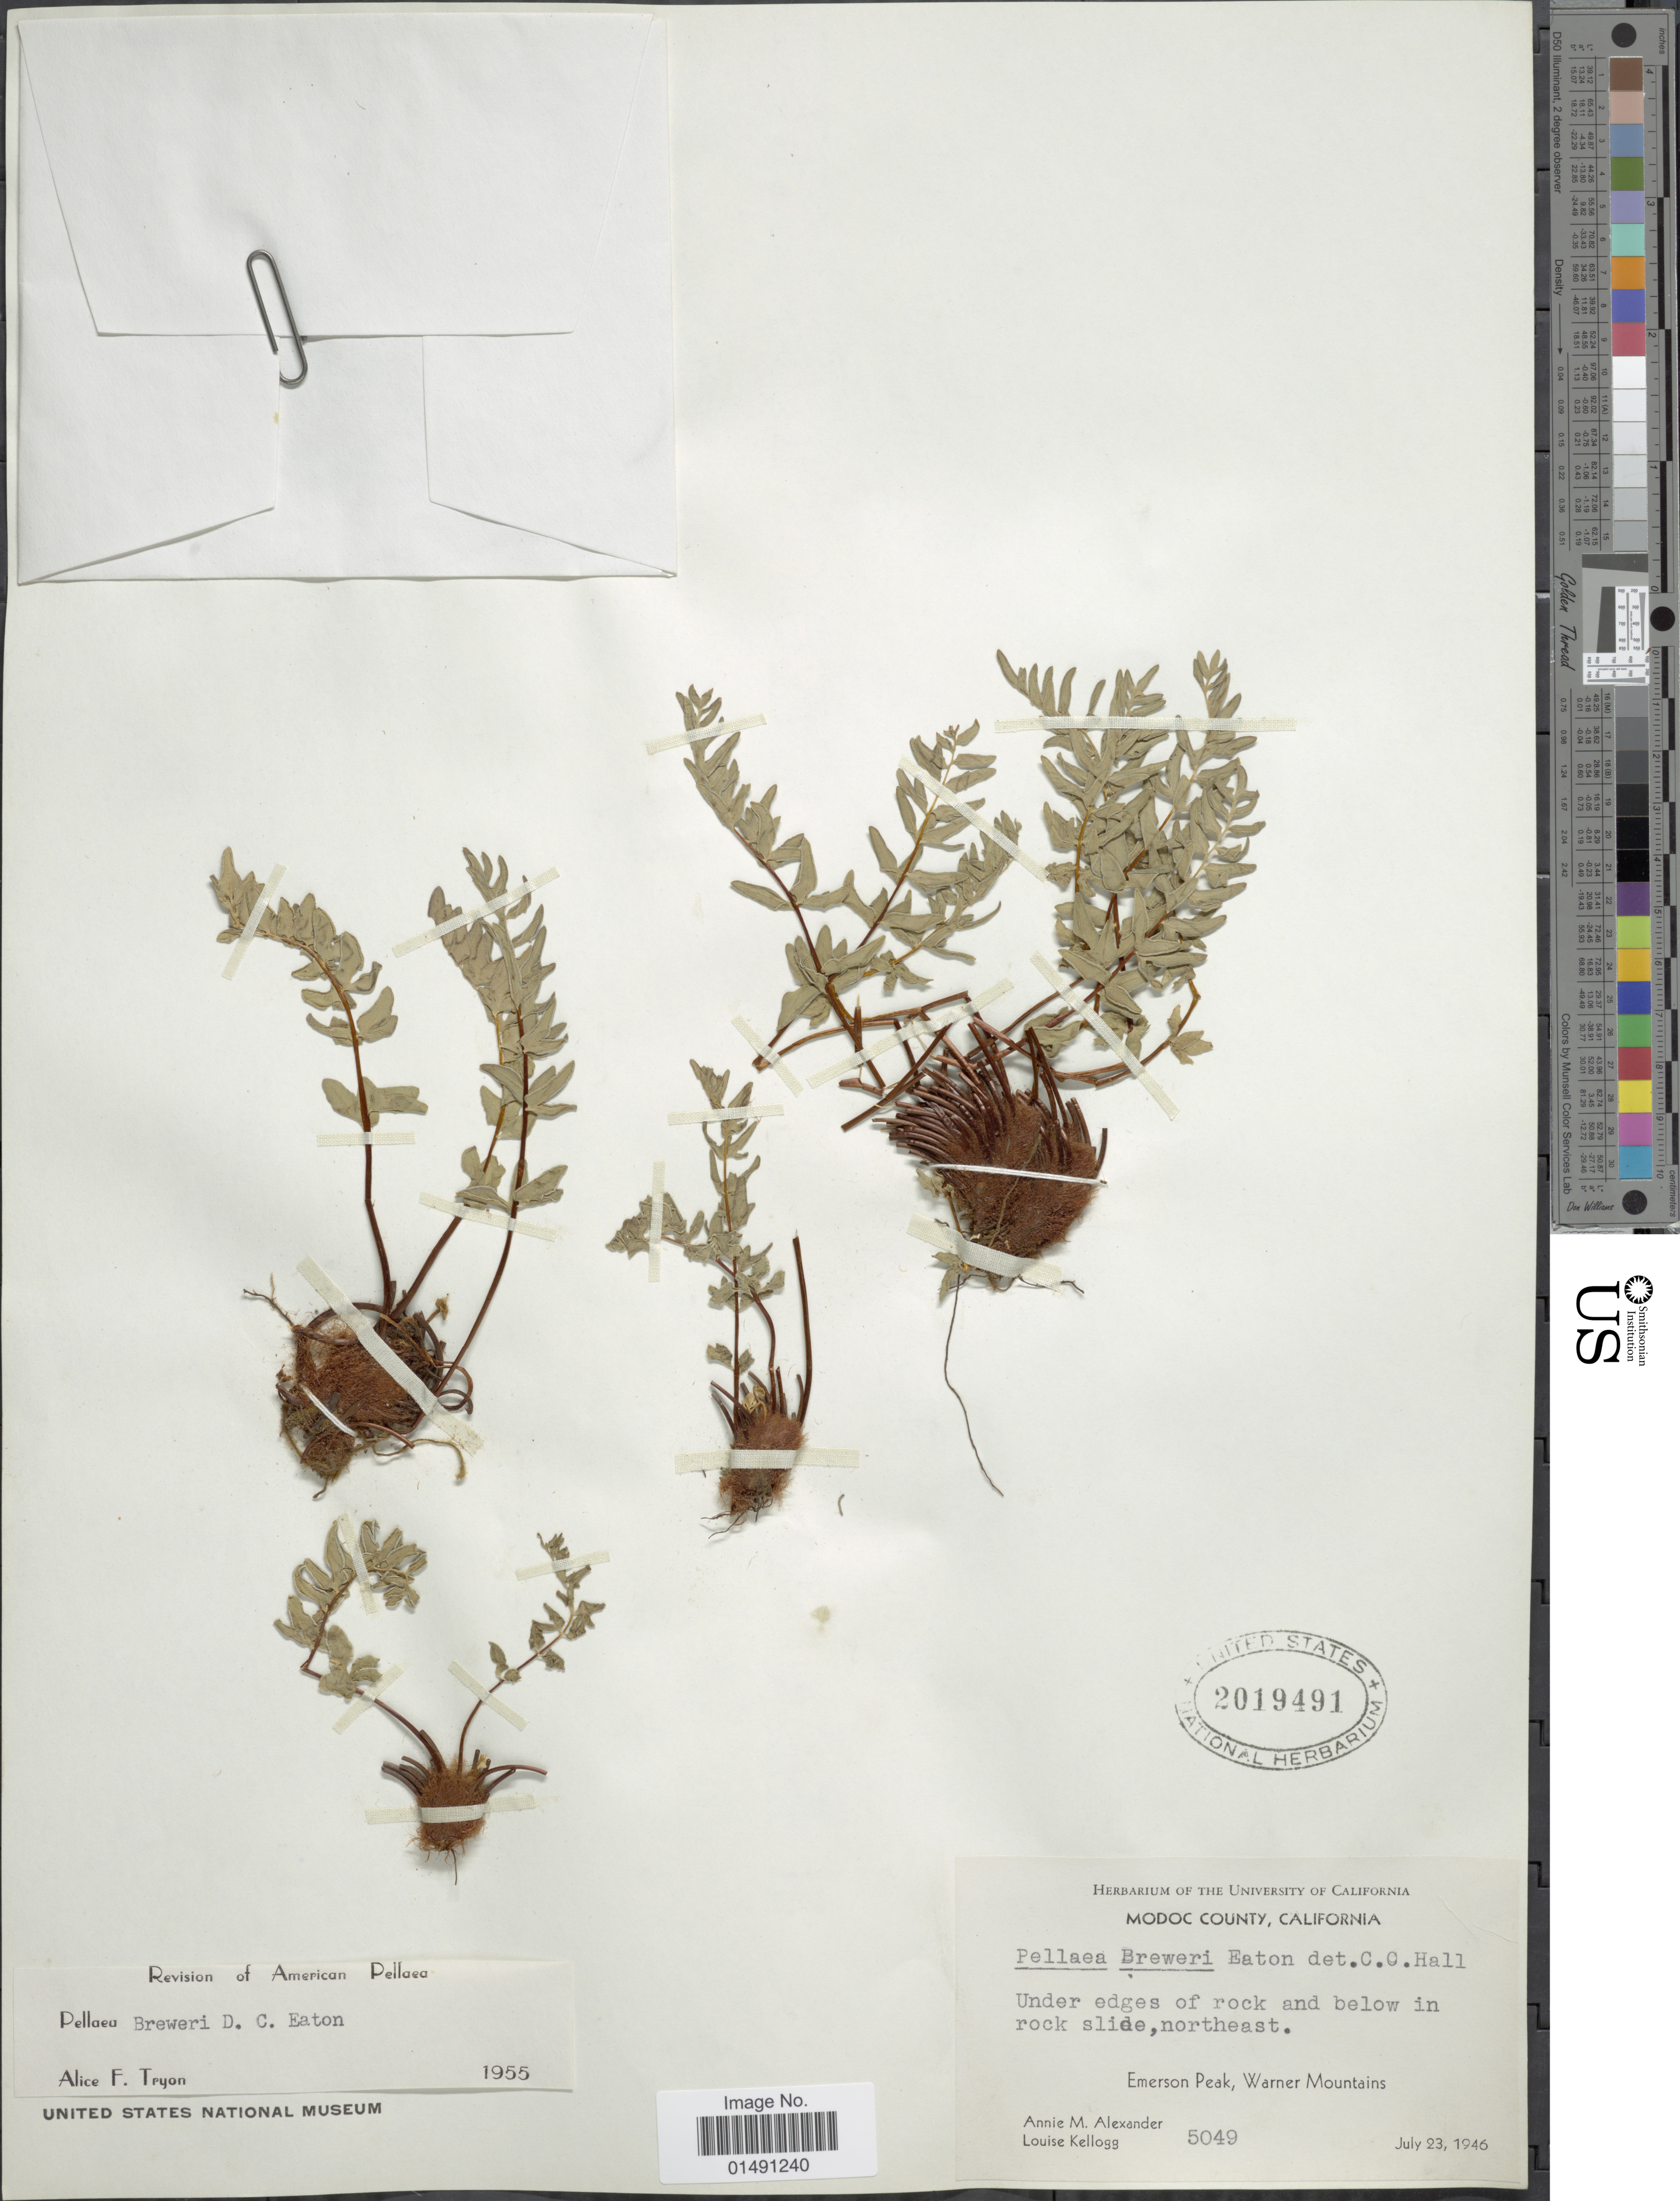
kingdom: Plantae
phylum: Tracheophyta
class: Polypodiopsida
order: Polypodiales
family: Pteridaceae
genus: Pellaea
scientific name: Pellaea breweri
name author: D.C. Eaton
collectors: A. M. Alexander & L. Kellogg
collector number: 5049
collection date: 1946-07-23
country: United States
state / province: California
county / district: Modoc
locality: Modoc County, Under edges of rock and below in rock slide, northeast, Eerson Peak, Warner Mountains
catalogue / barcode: US 2019491